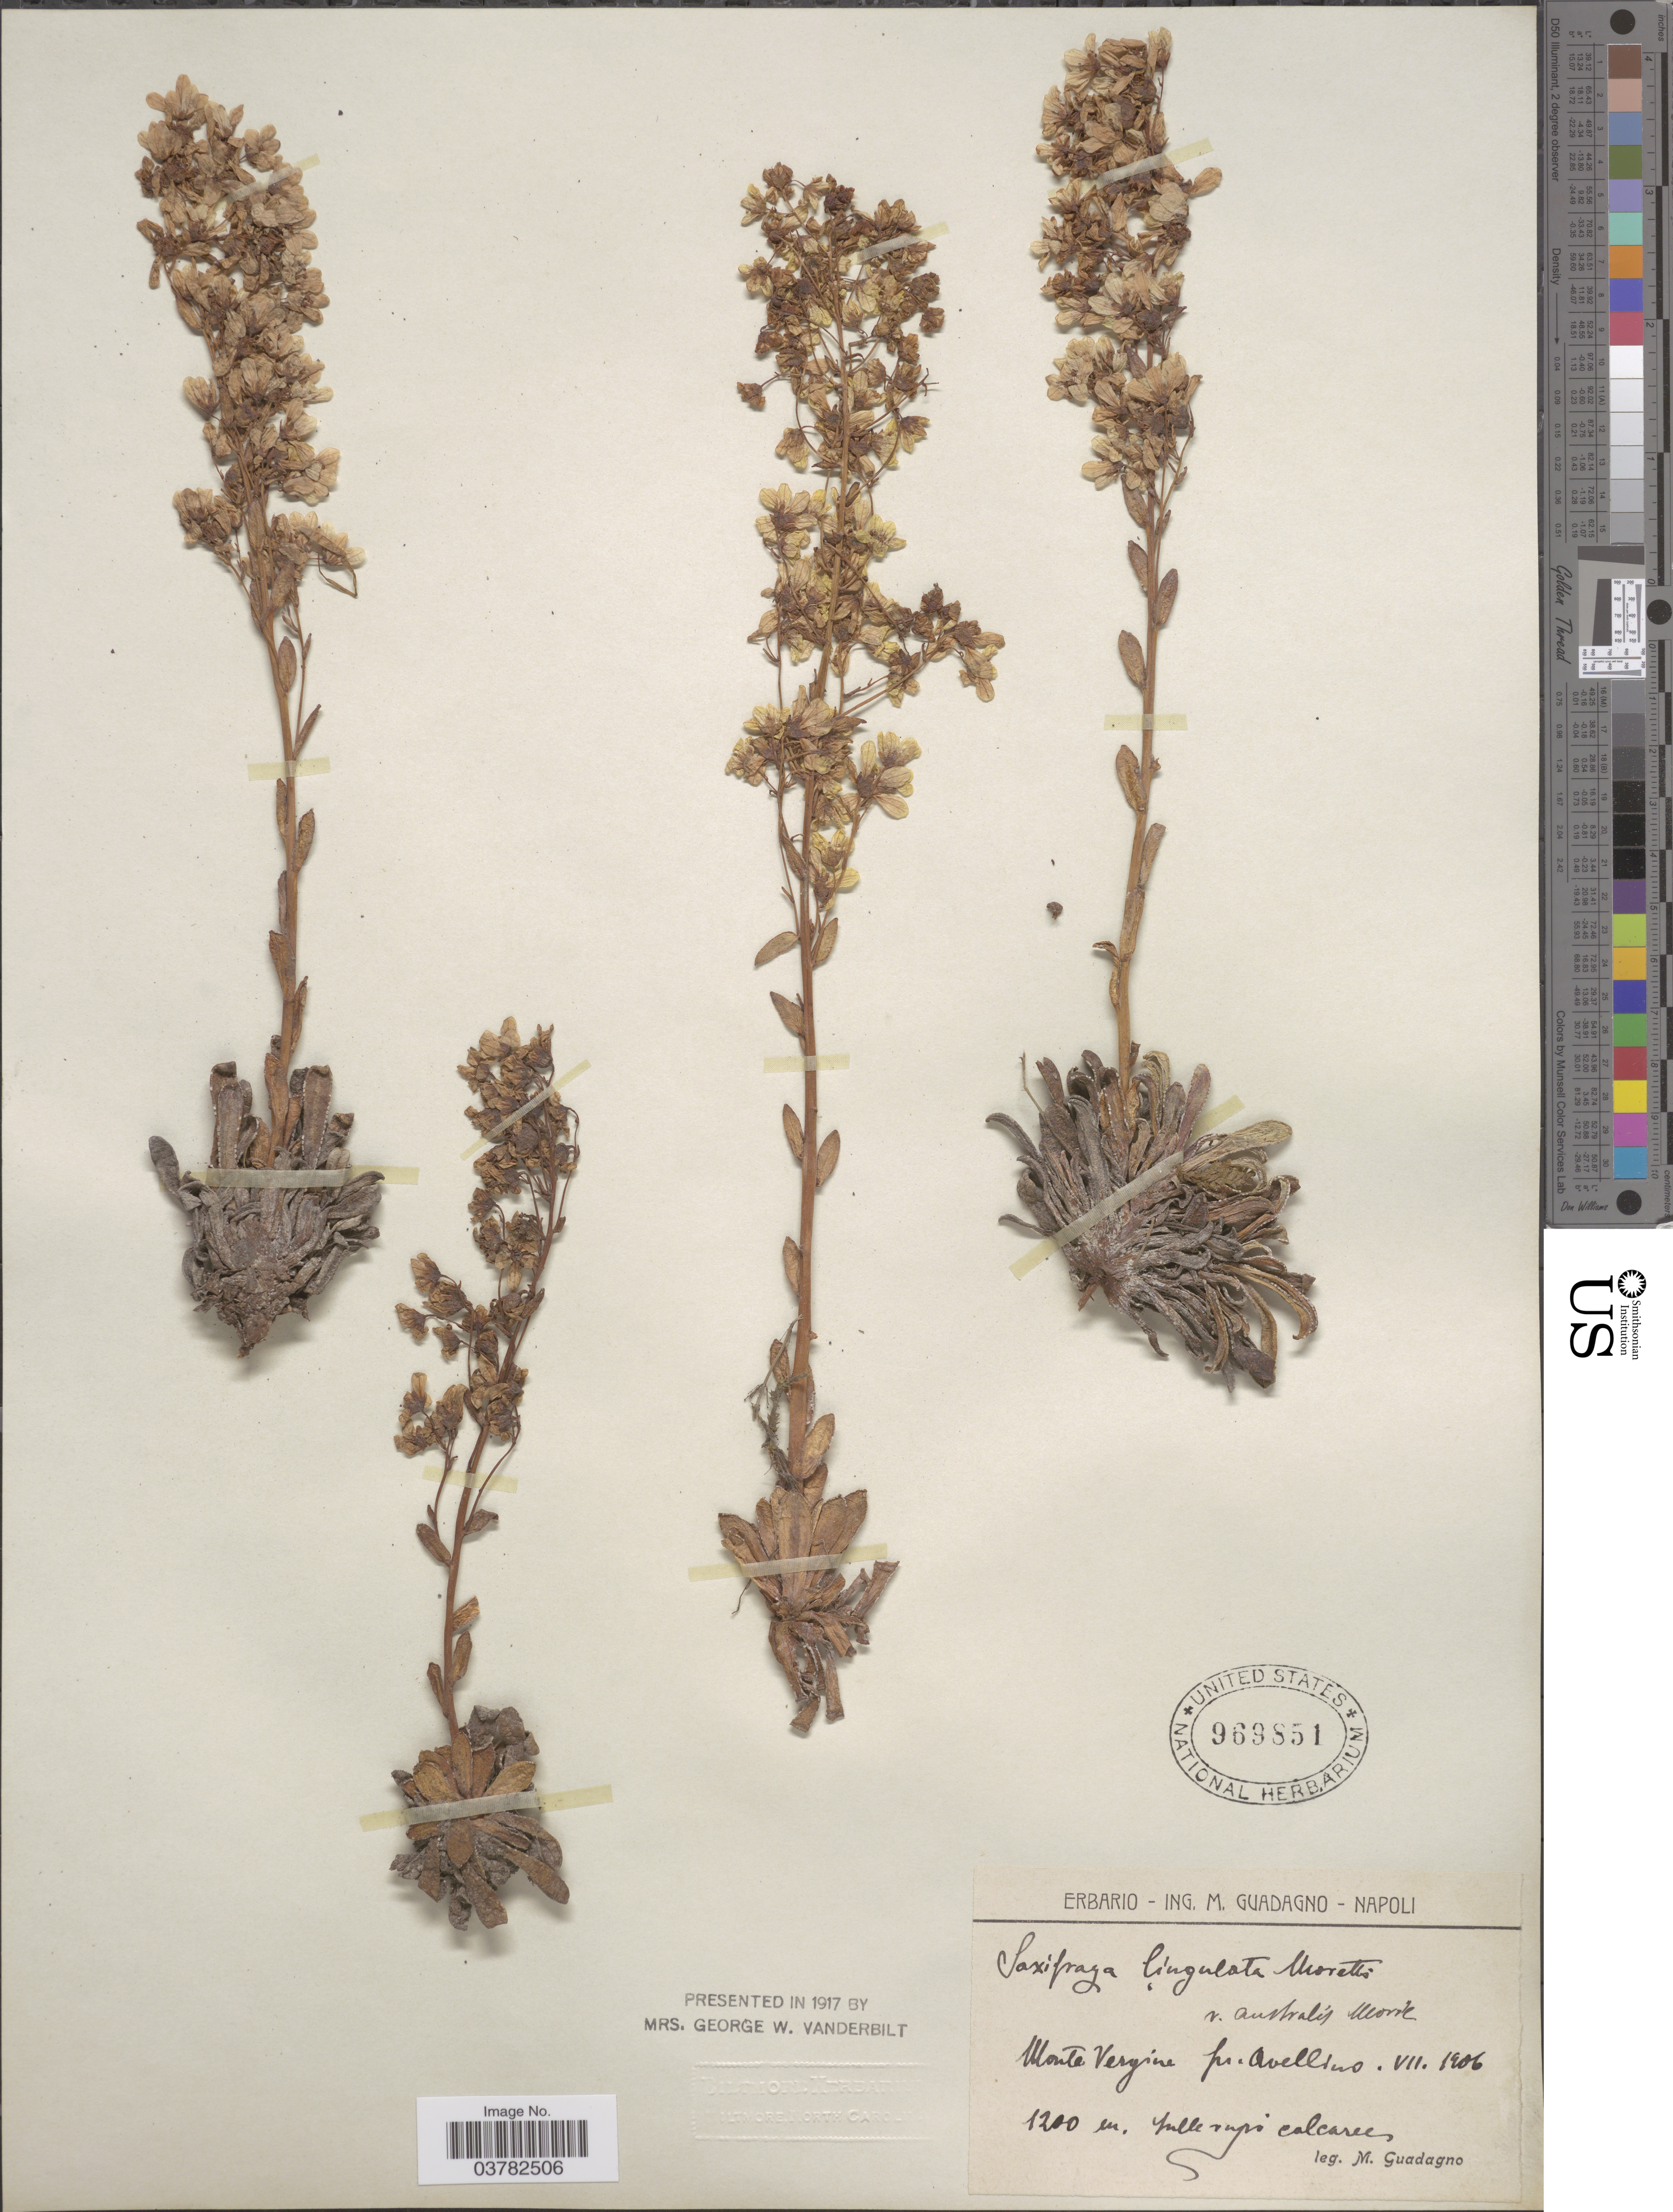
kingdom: Plantae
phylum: Tracheophyta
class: Magnoliopsida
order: Saxifragales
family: Saxifragaceae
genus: Saxifraga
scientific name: Saxifraga lingulata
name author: Bellardi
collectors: M. Guadagno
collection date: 1906-07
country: Italy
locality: Monte Vergine pr. Avellino.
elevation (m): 1200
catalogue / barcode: US 969851